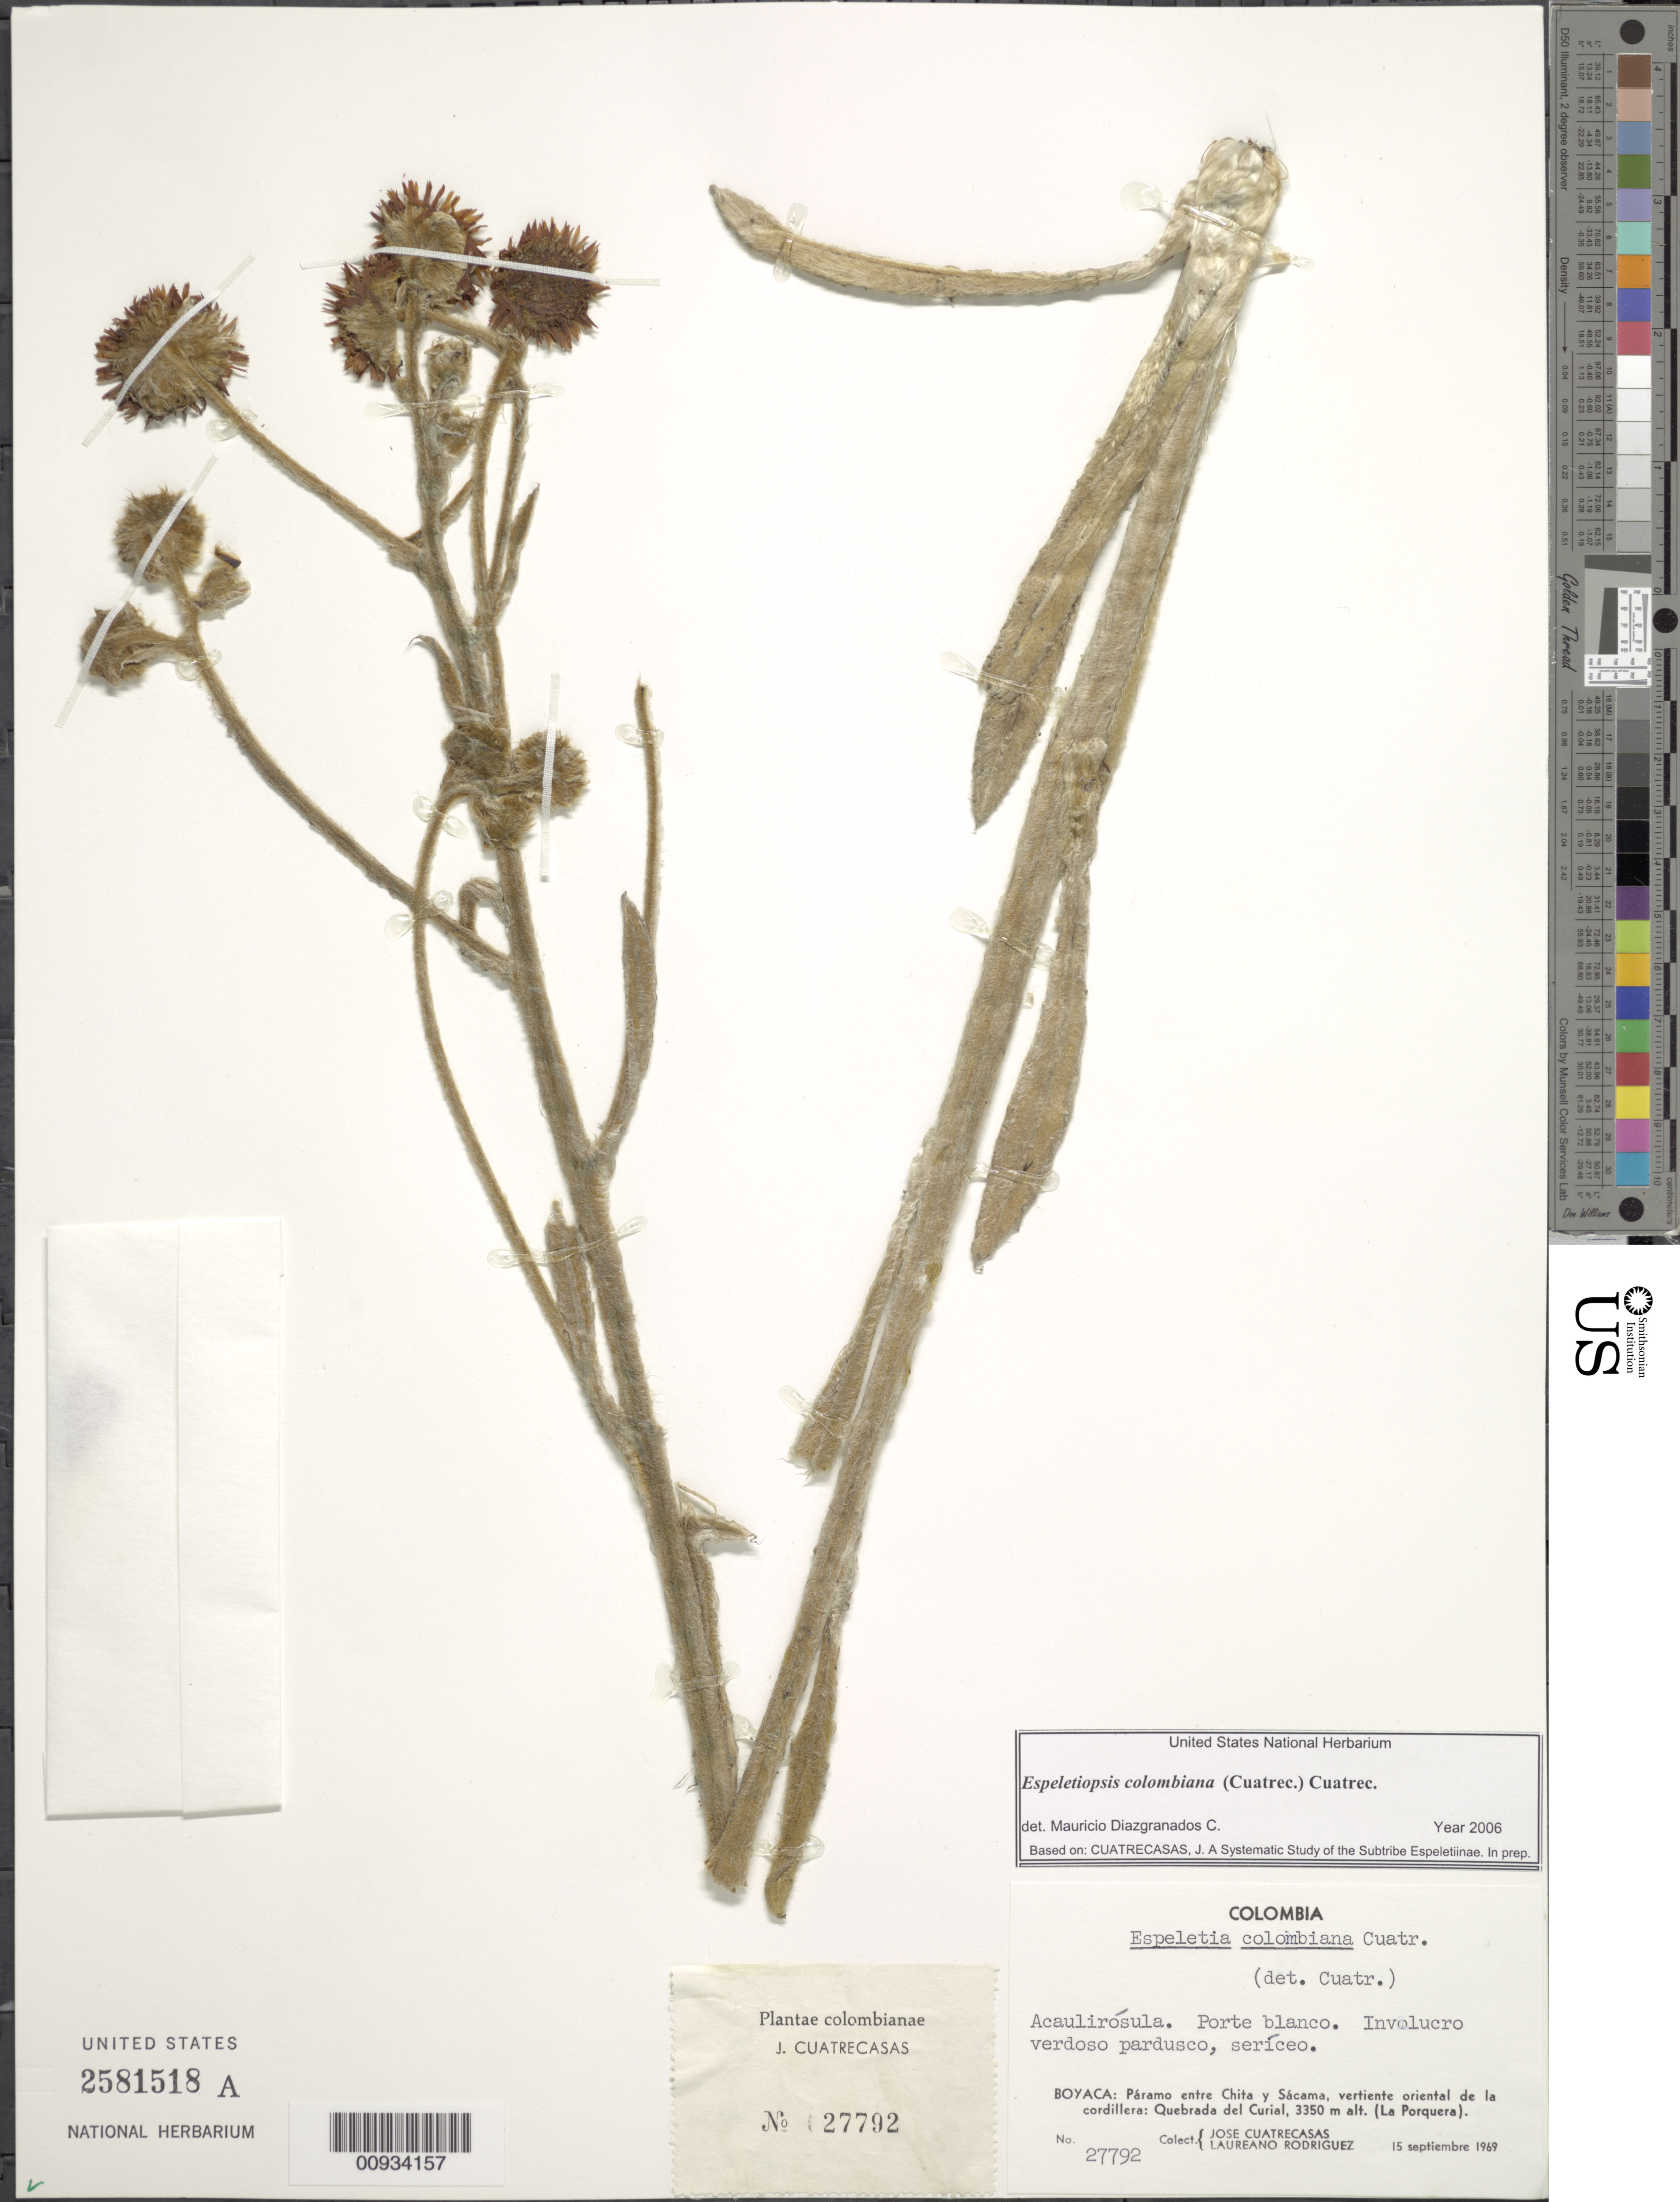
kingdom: Plantae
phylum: Tracheophyta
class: Magnoliopsida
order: Asterales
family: Asteraceae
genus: Espeletiopsis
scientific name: Espeletiopsis colombiana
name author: (Cuatrec.) Cuatrec.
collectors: J. Cuatrecasas & L. Rodriguez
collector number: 27792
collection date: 1969-09-15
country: Colombia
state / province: Boyacá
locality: Boyacá: Paramo entre Chita y Sacama, viertiente oriental de la cordillera: Quebrada del Curial. (La Porquera)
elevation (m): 3350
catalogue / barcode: US 2581518A